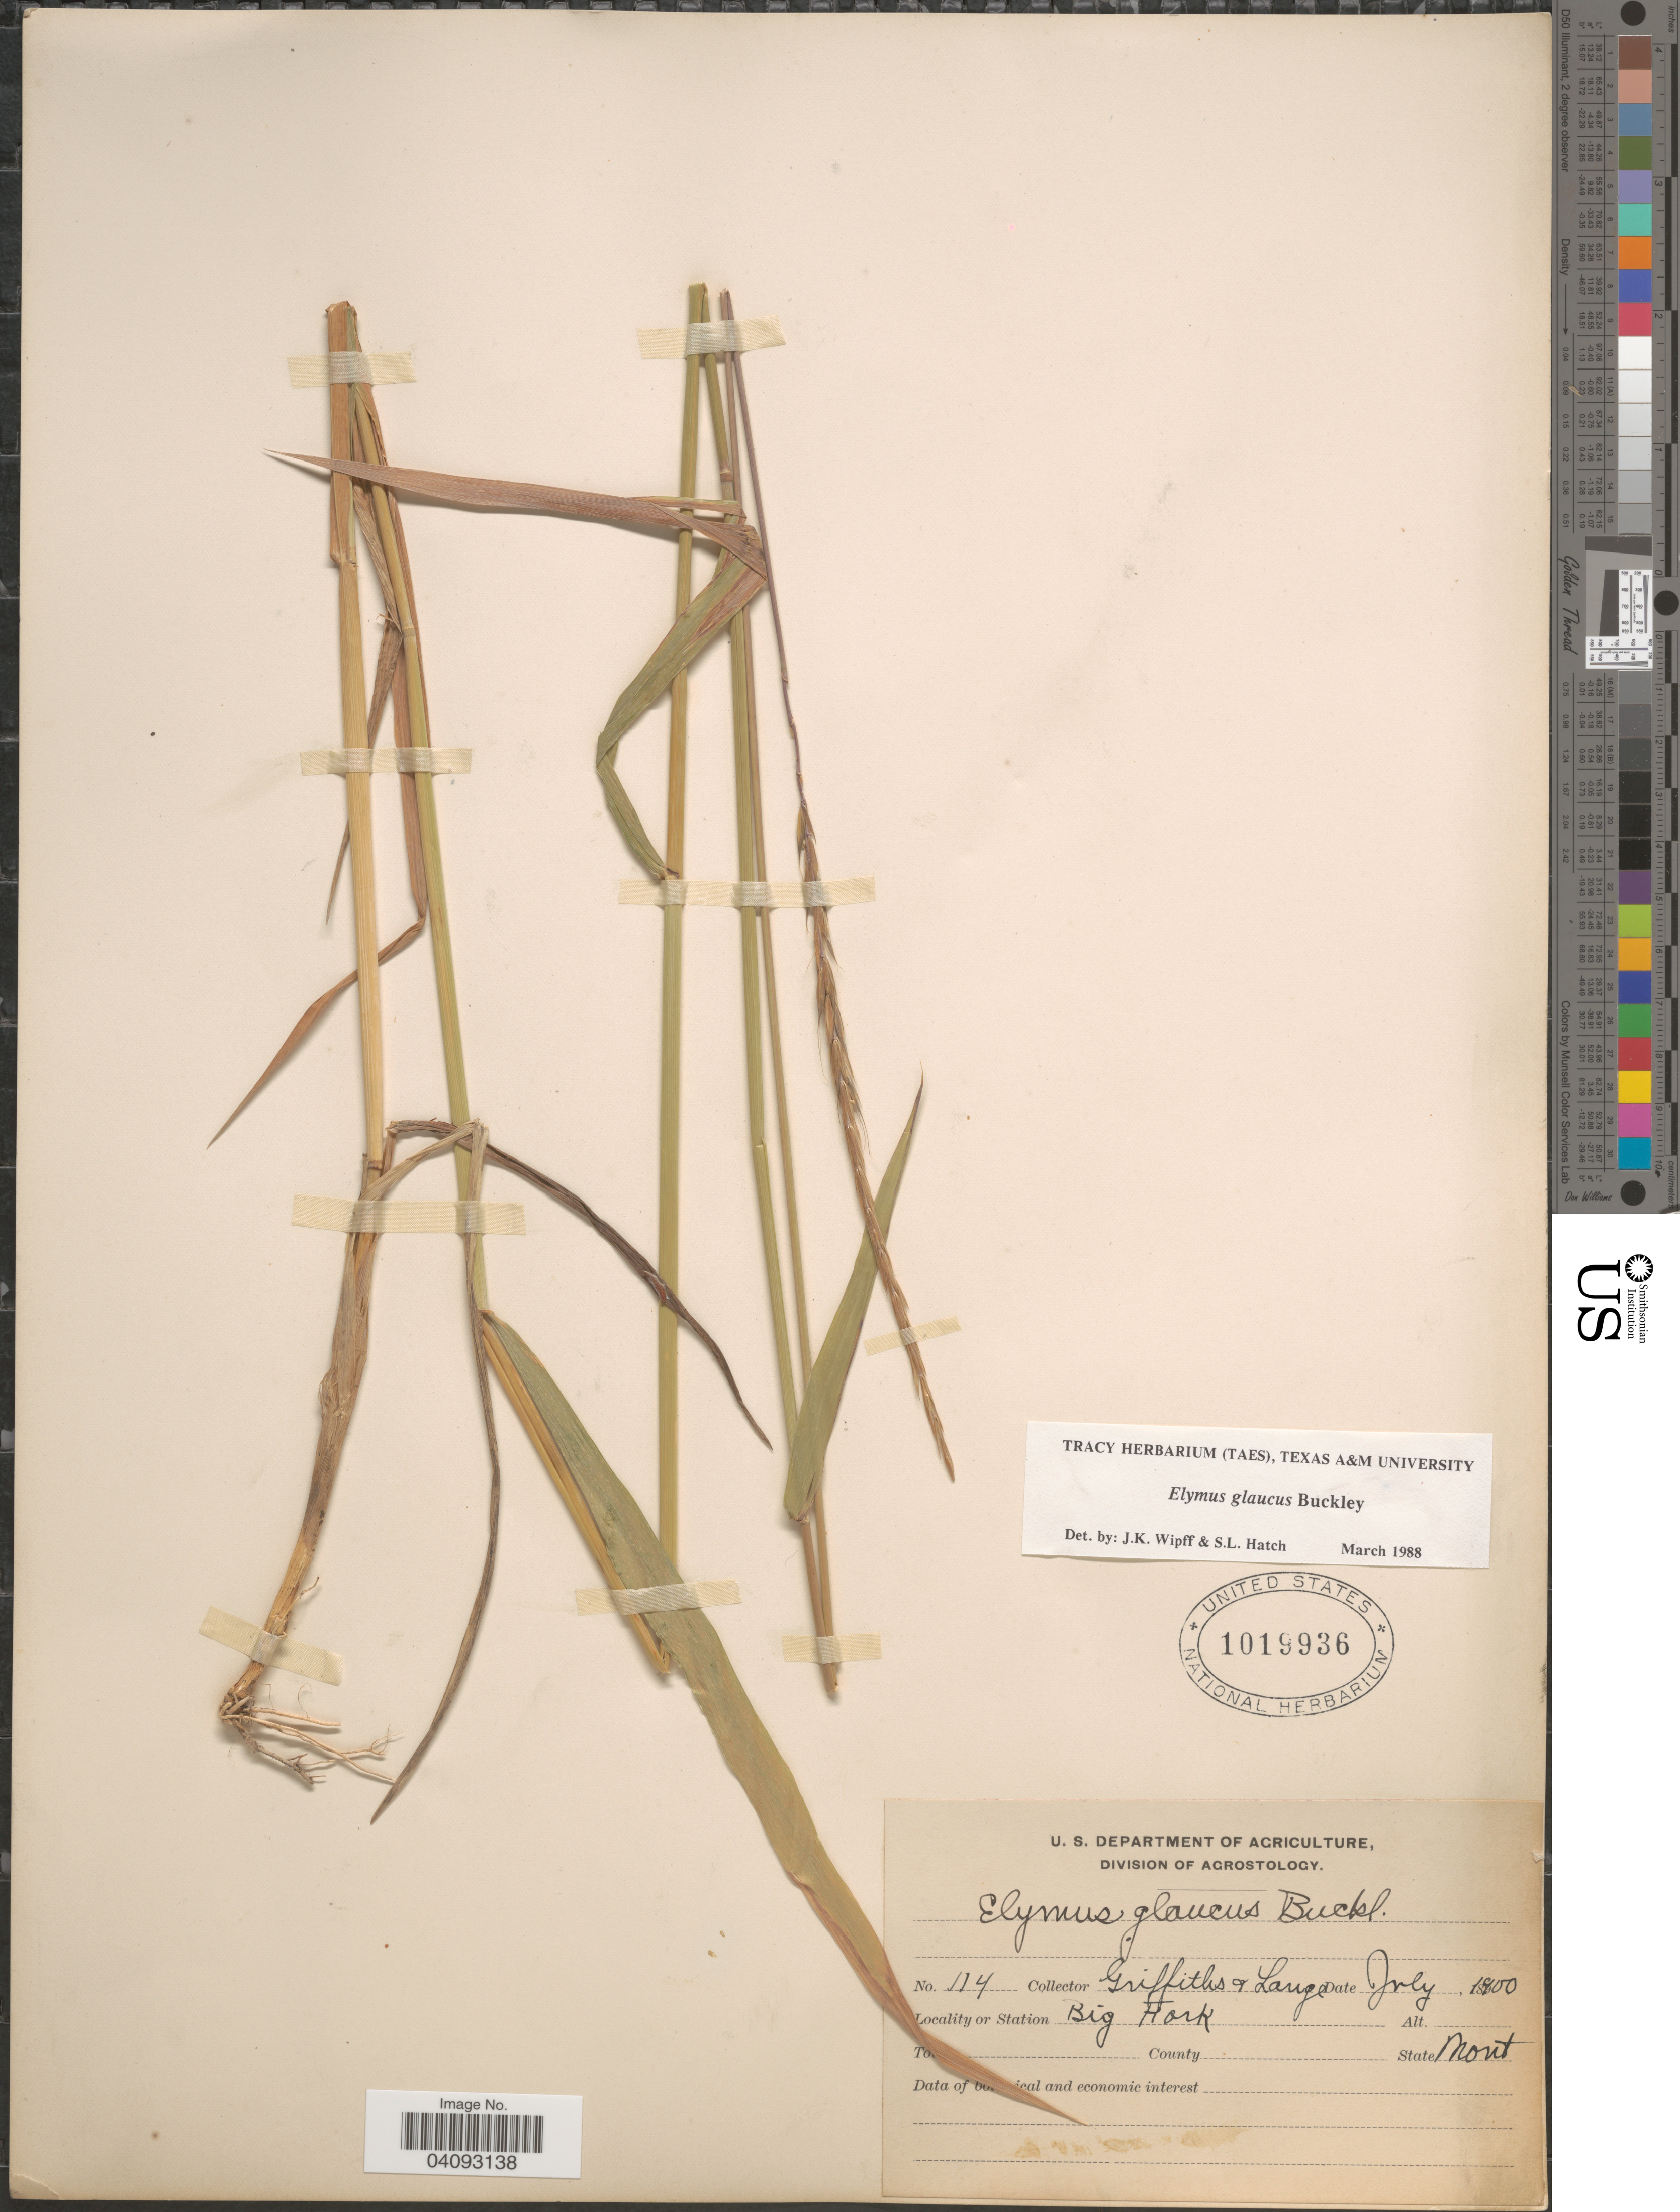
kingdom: Plantae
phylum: Tracheophyta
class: Liliopsida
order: Poales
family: Poaceae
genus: Elymus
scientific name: Elymus glaucus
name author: Buckley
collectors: -- Griffiths & -- Lange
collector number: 114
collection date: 1900-07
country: United States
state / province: Montana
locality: Big Fork.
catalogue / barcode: US 1019936